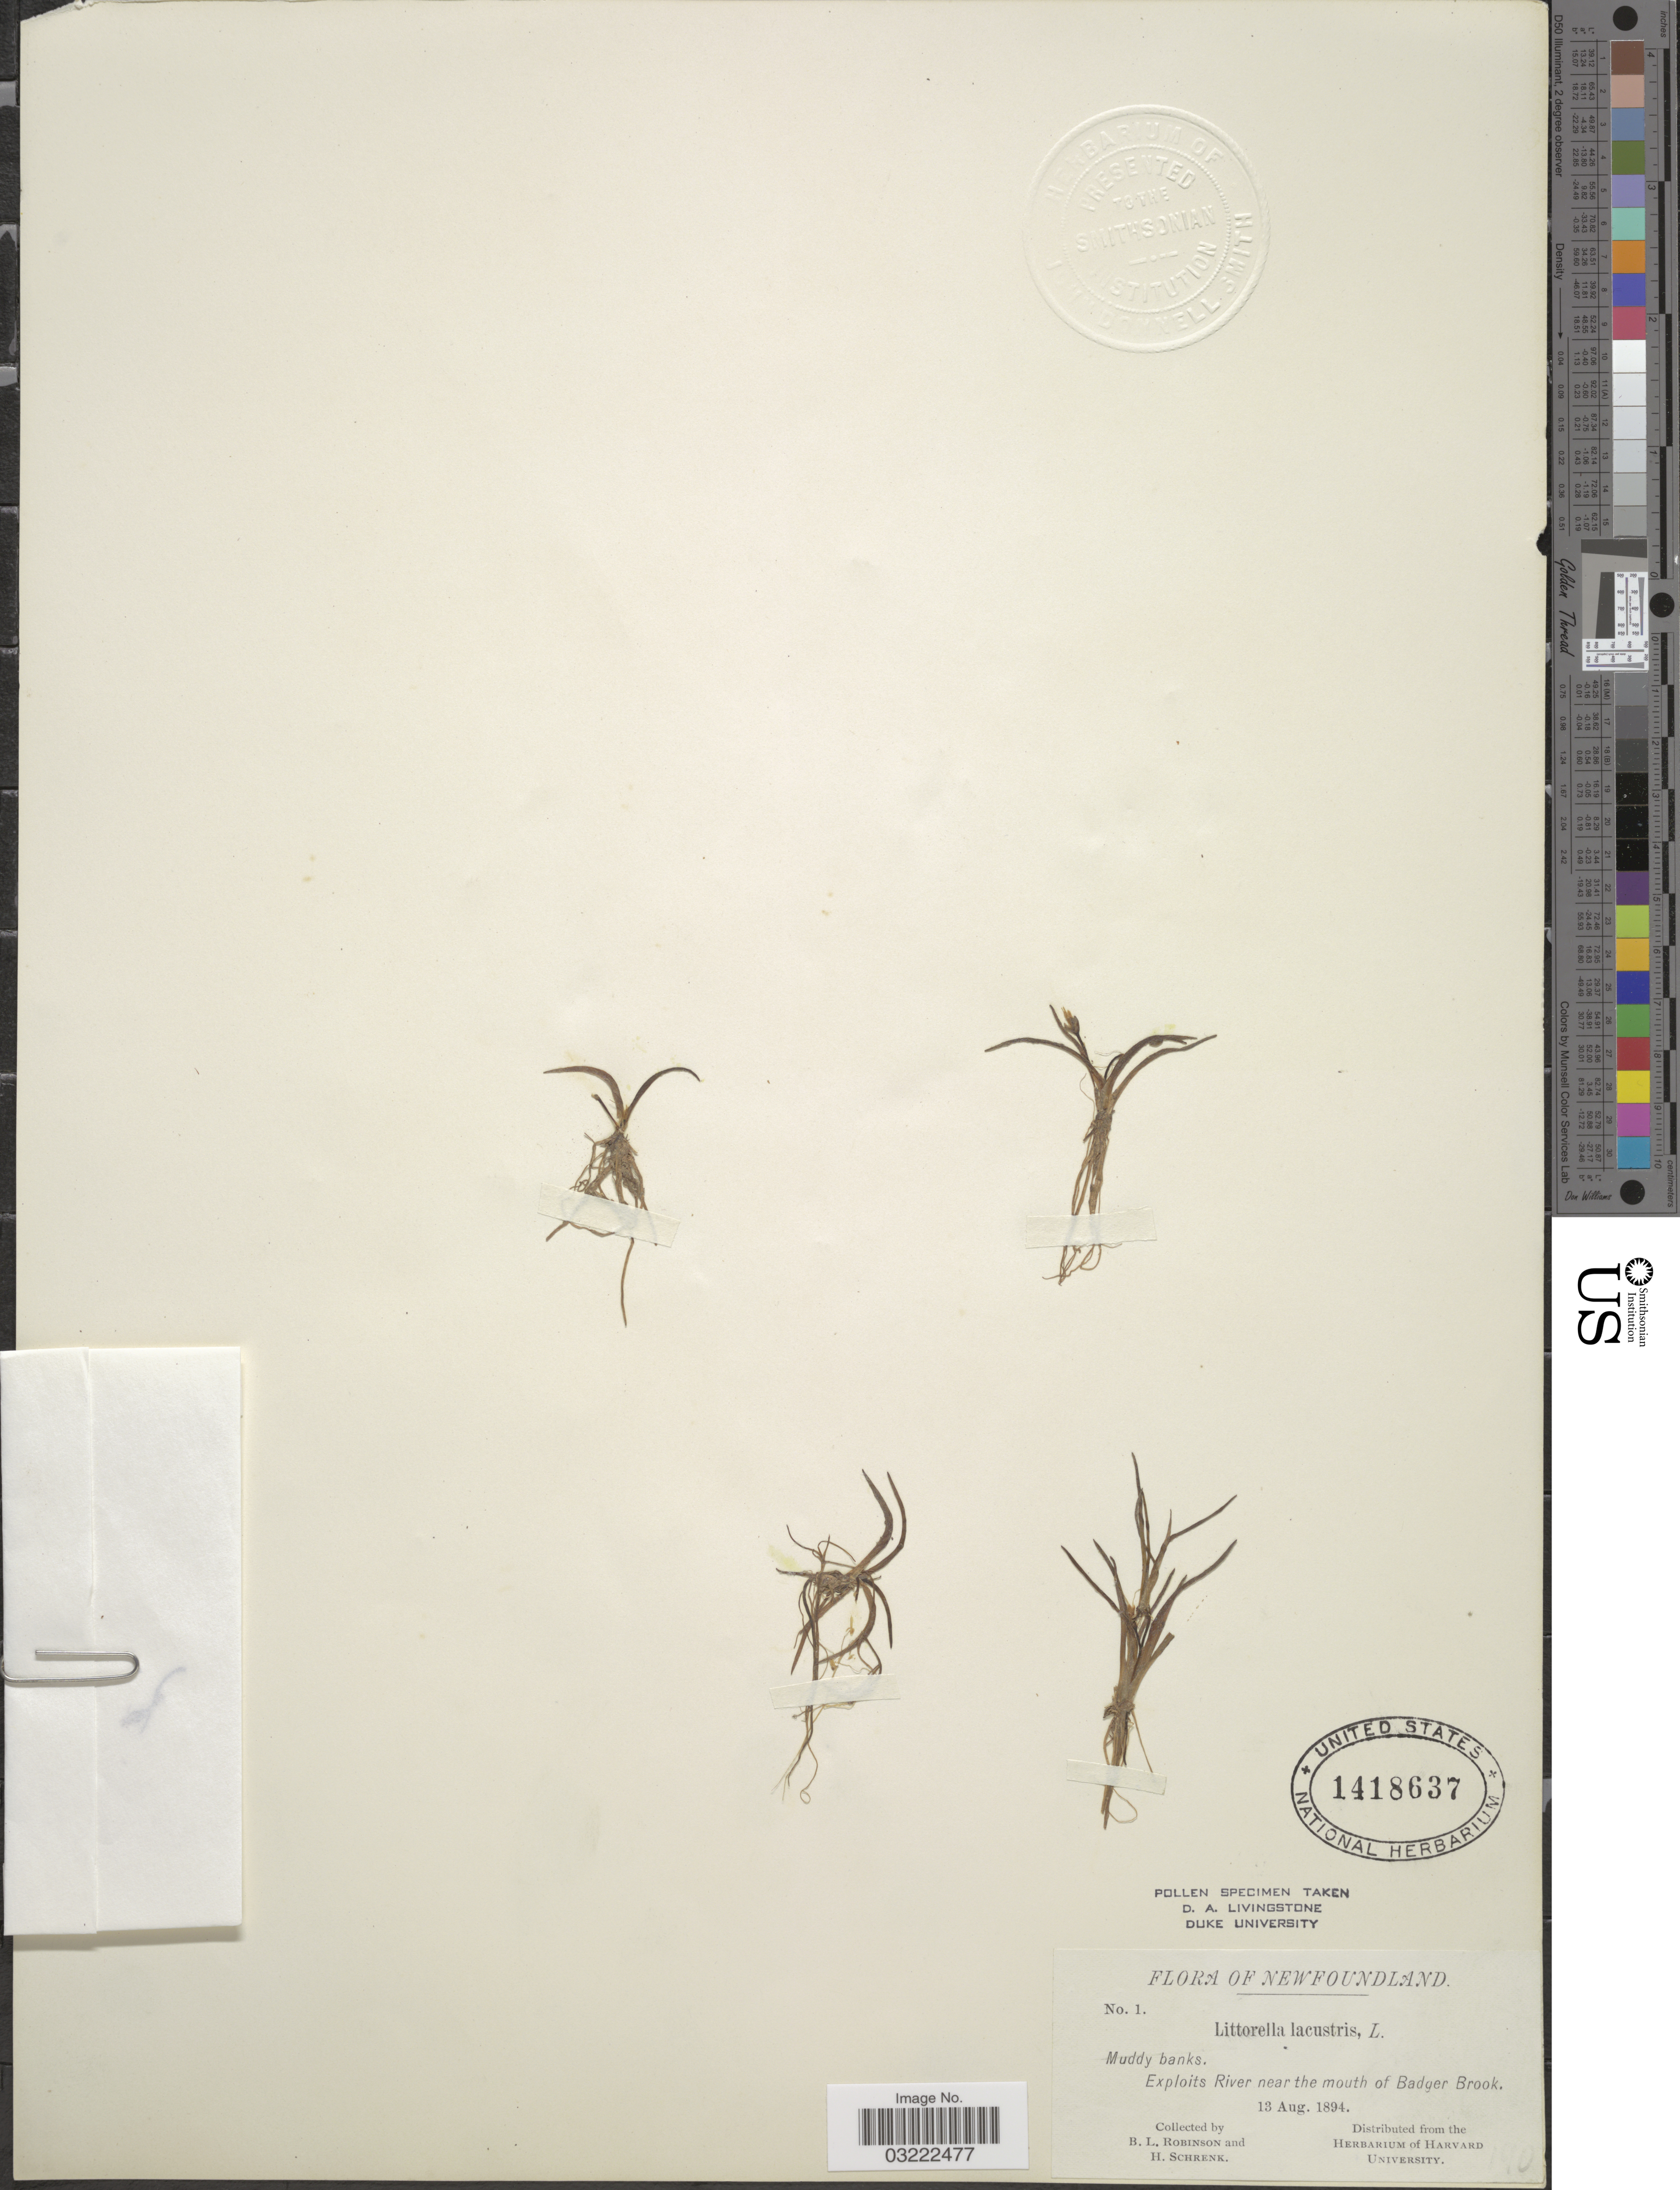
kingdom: Plantae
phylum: Tracheophyta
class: Magnoliopsida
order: Lamiales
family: Plantaginaceae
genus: Littorella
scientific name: Littorella uniflora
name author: (L.) Asch.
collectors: B. L. Robinson & H. Schrenk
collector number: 1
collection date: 1894-08-13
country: Canada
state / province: Newfoundland and Labrador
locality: Exploits River near the mouth of Badger Brook.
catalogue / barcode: US 1418637